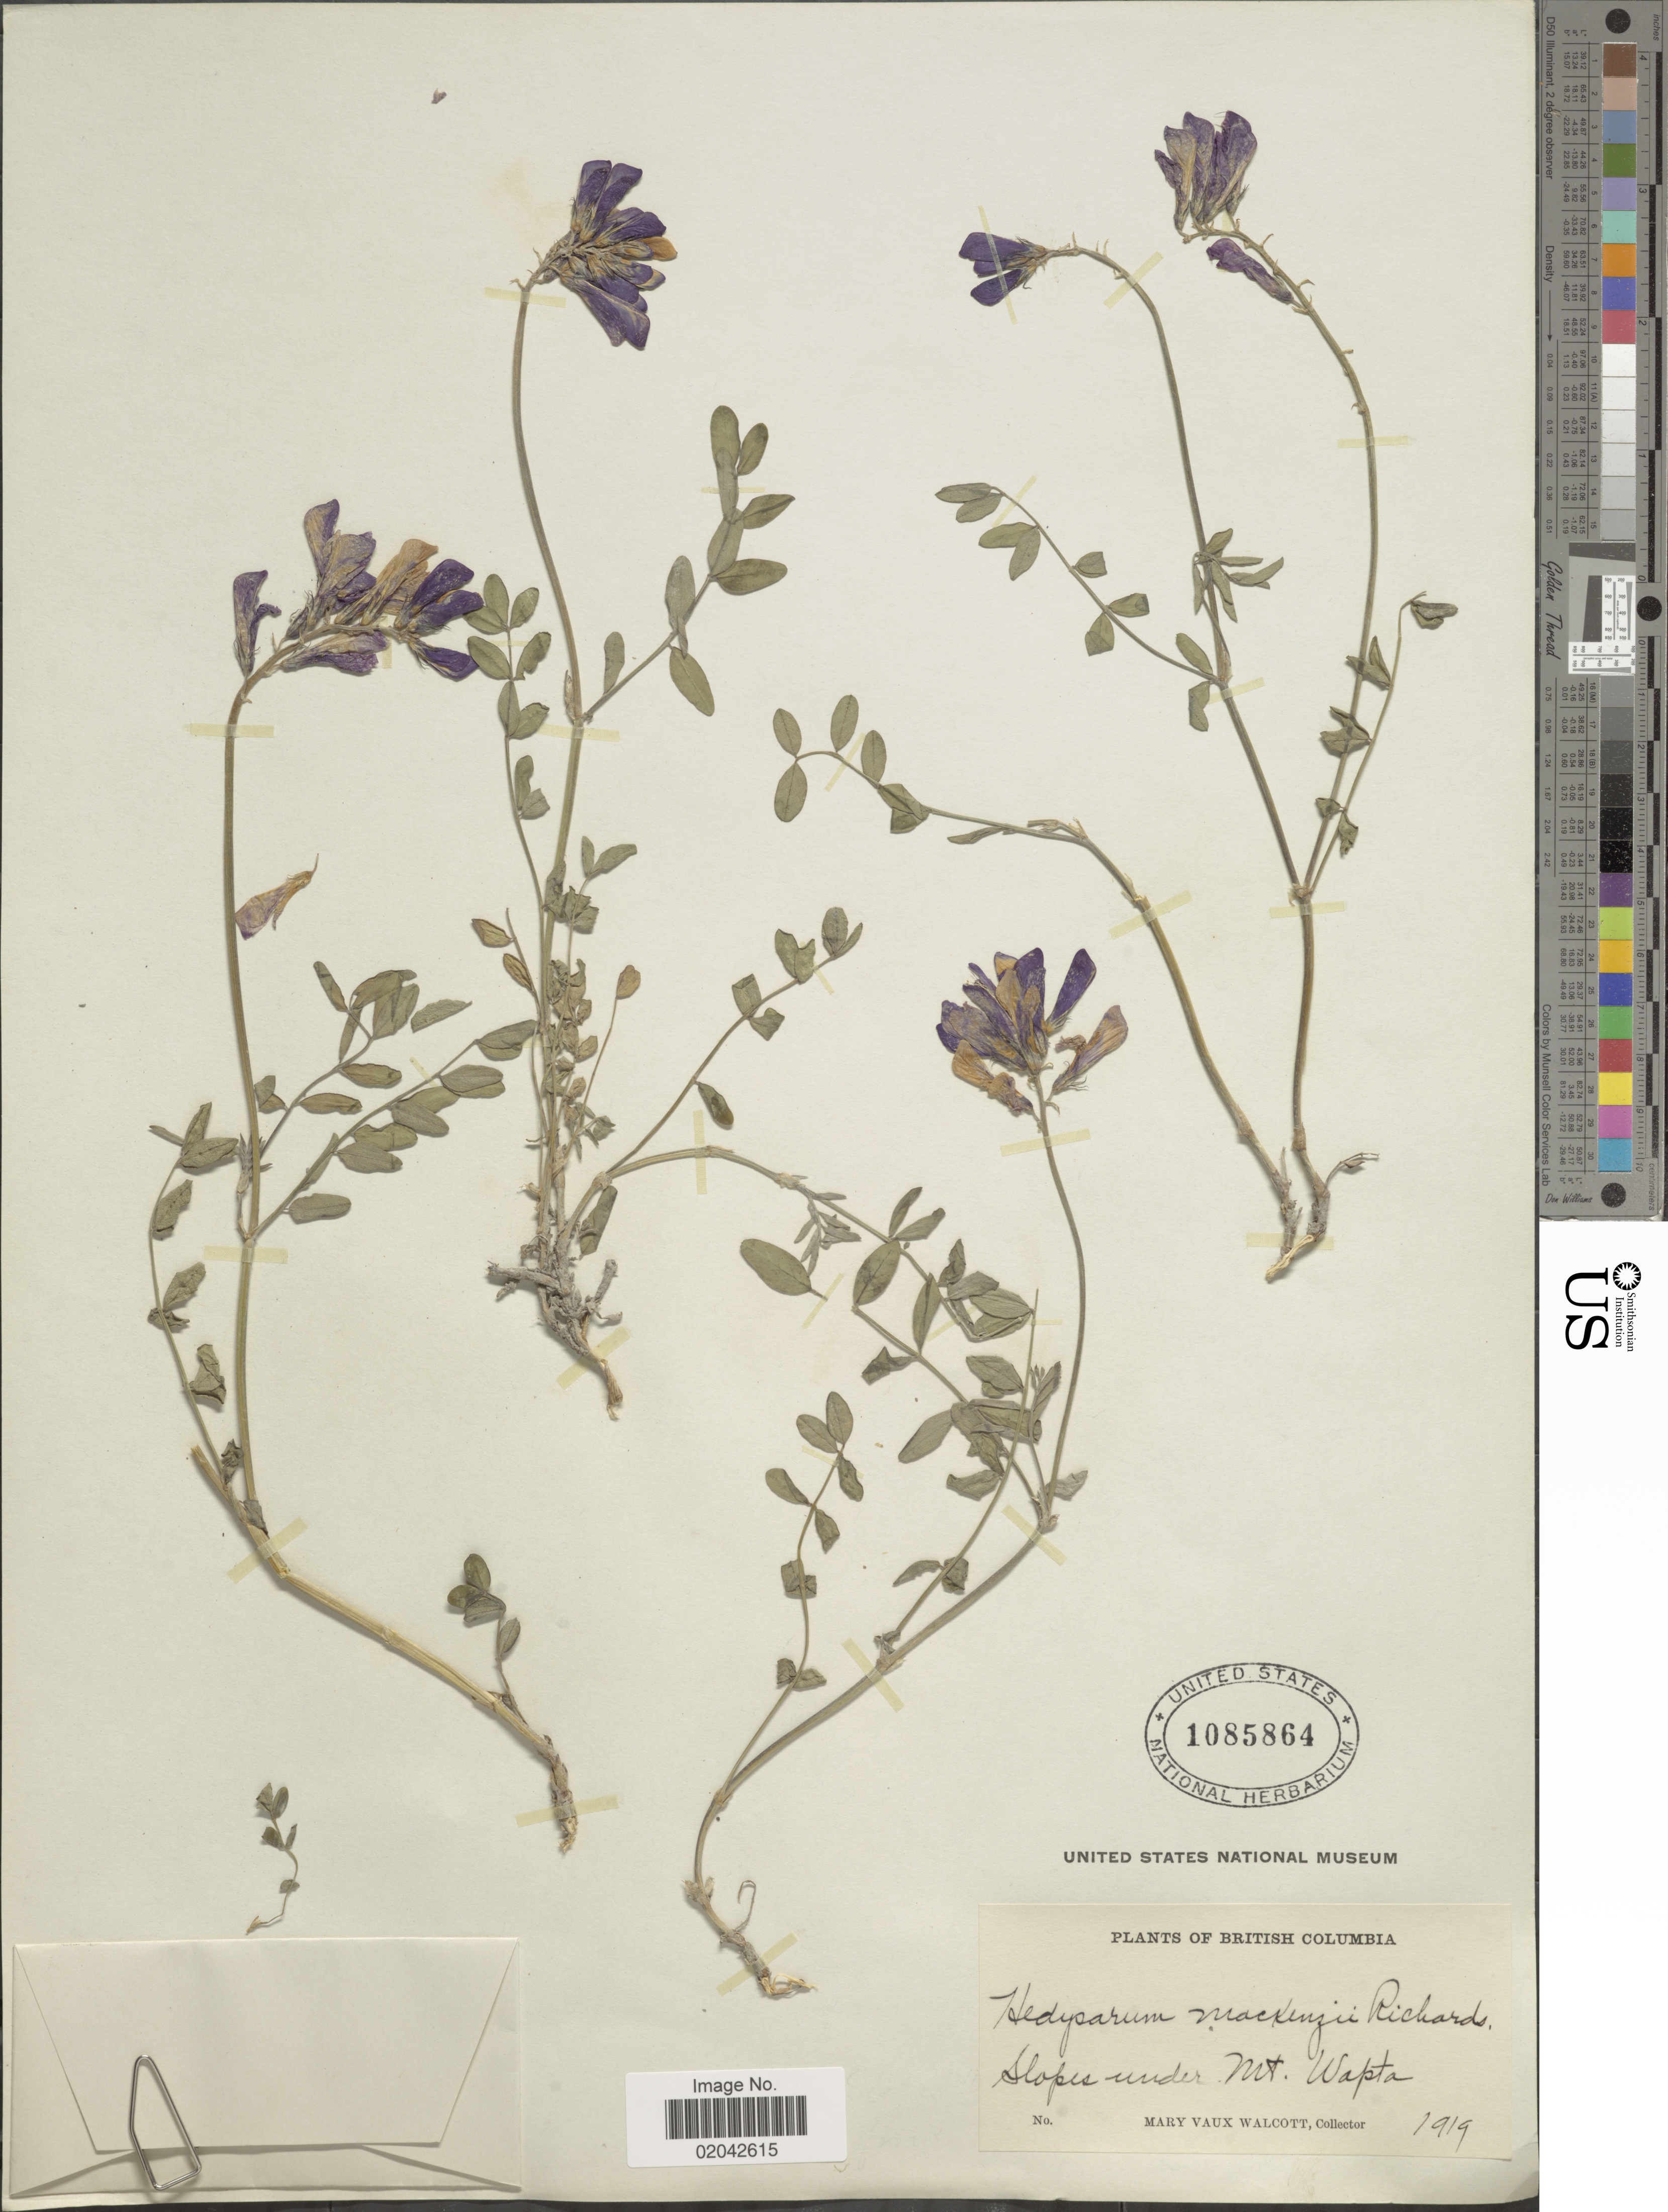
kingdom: Plantae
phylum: Tracheophyta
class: Magnoliopsida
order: Fabales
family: Fabaceae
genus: Hedysarum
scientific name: Hedysarum mackenziei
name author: Richardson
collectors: M. Walcott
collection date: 1919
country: Canada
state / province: British Columbia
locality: Slopes under Mt. Wapta.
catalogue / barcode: US 1085864